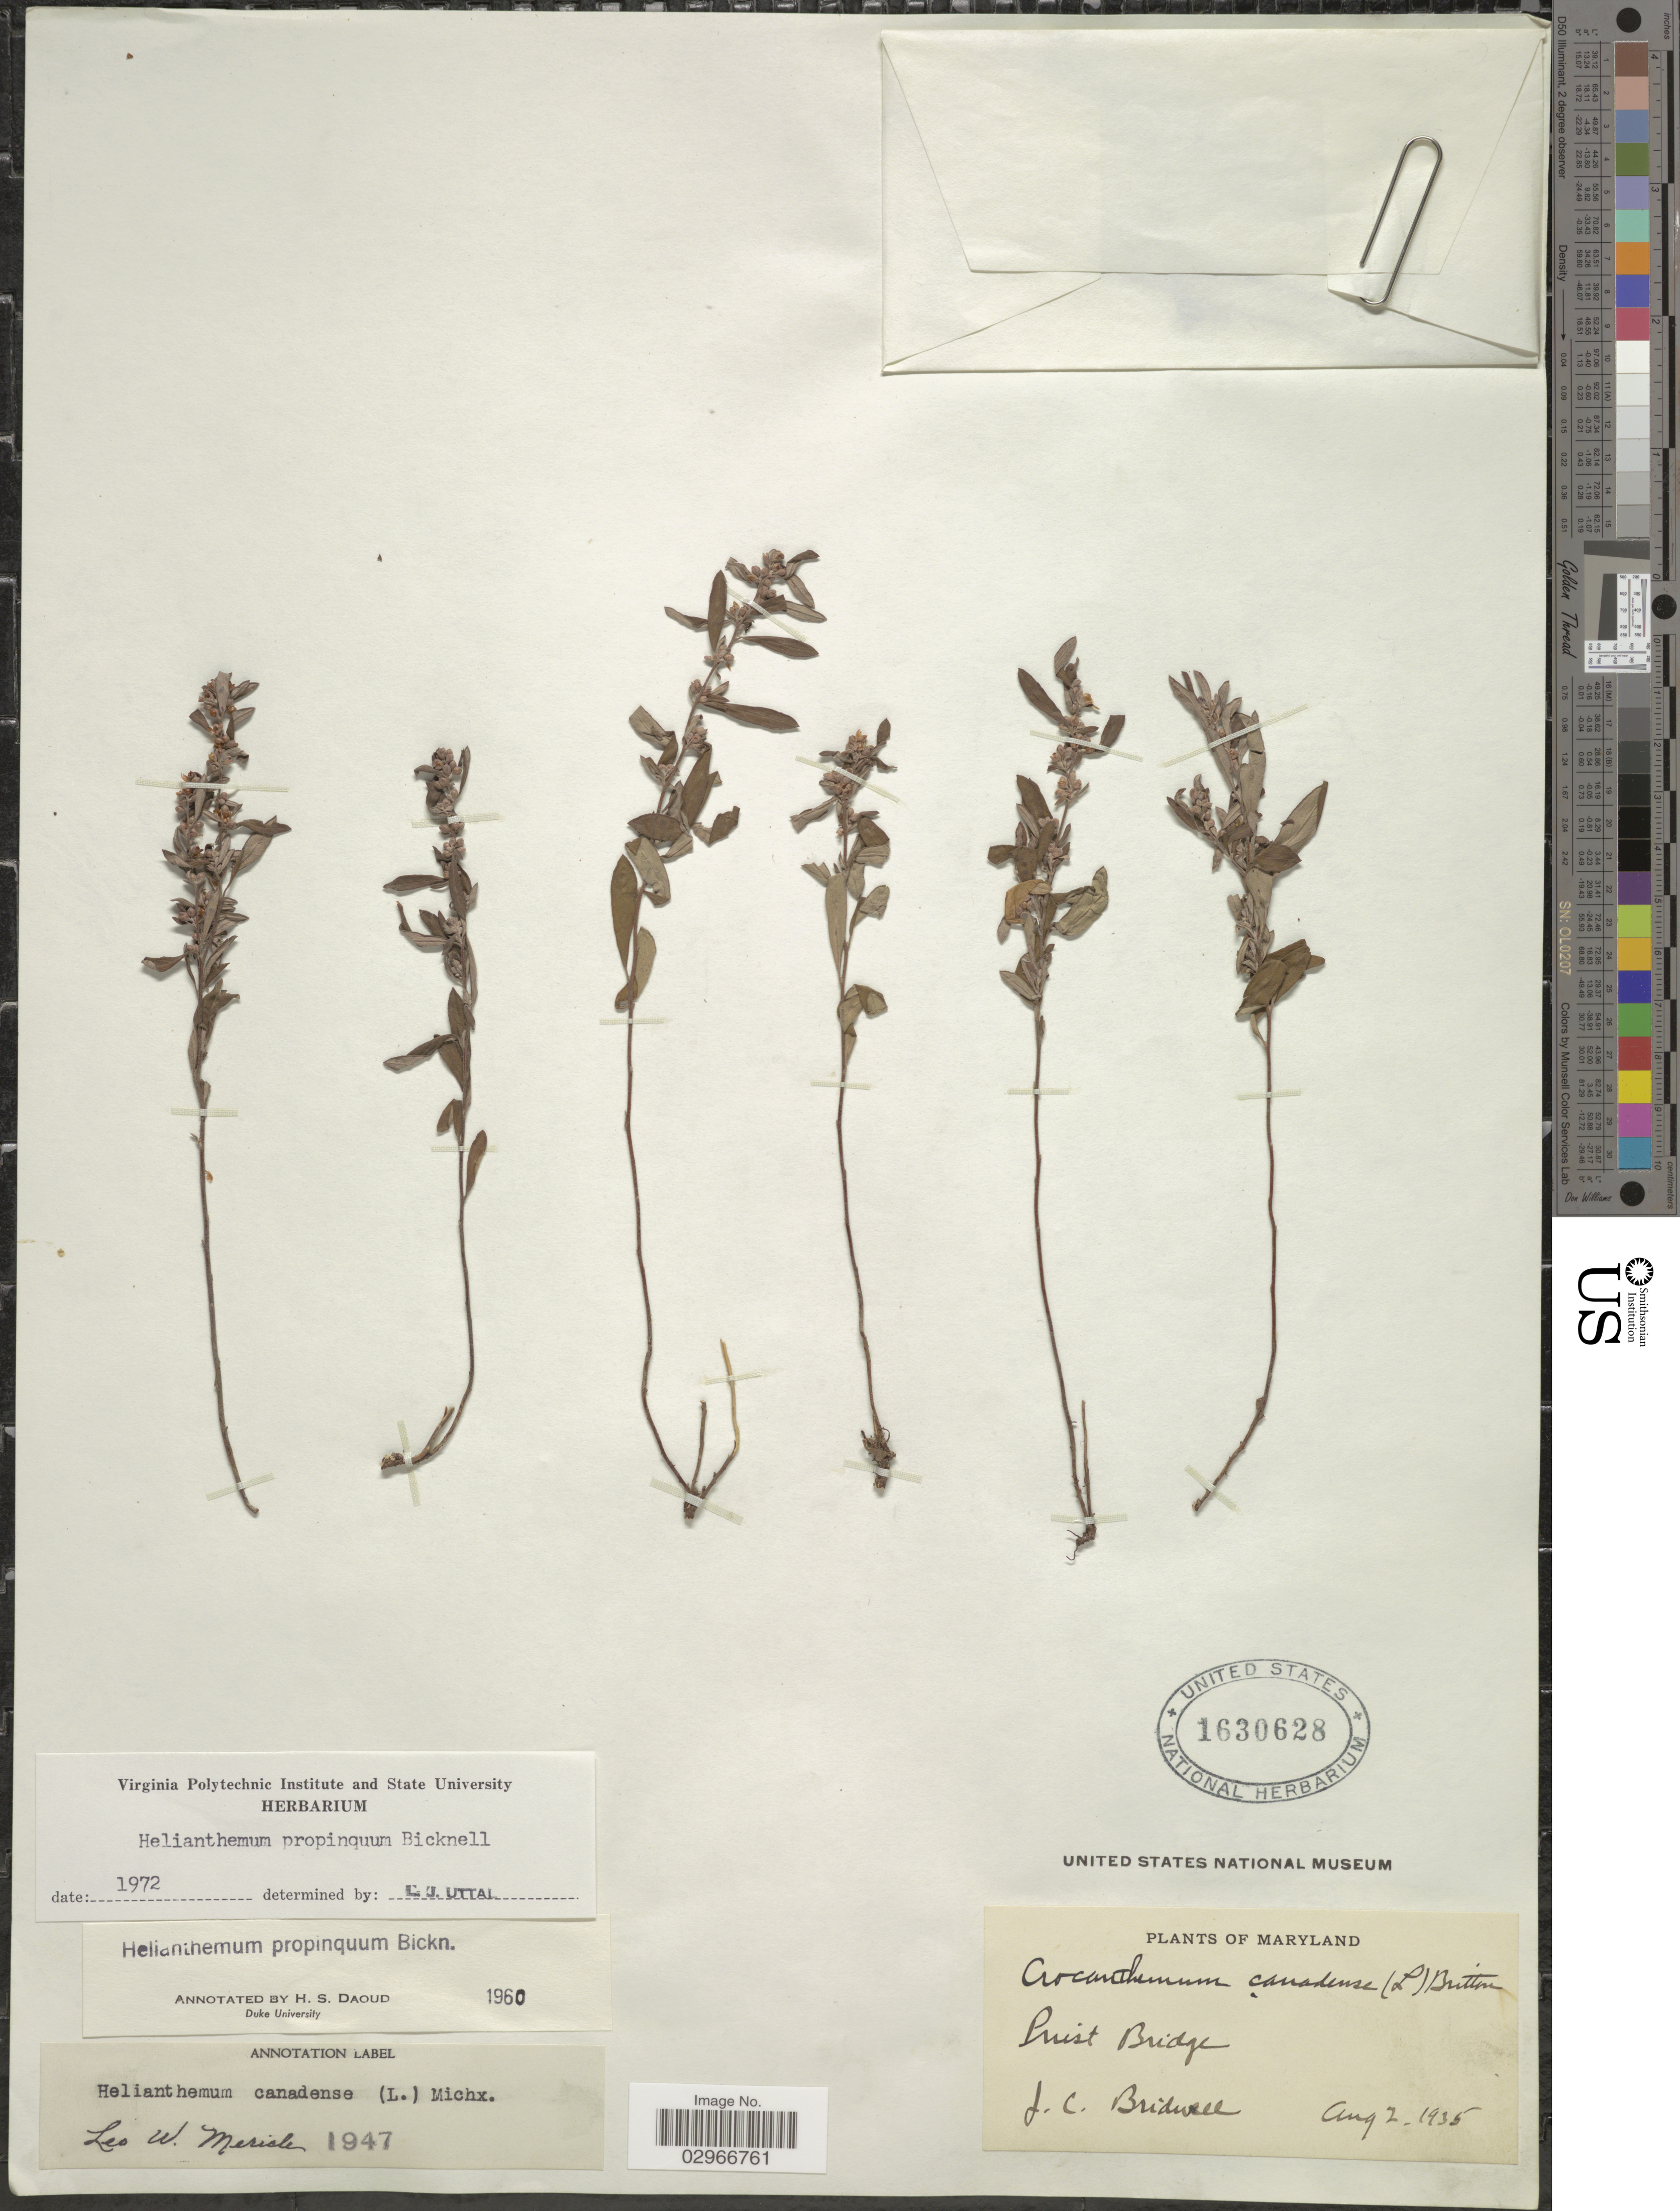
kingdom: Plantae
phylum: Tracheophyta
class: Magnoliopsida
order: Malvales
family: Cistaceae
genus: Helianthemum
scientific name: Helianthemum propinquum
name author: E.P. Bicknell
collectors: J. Bridwell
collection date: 1935-08-02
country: United States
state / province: Maryland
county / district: Prince George's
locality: Priest Bridge.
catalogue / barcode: US 1630628